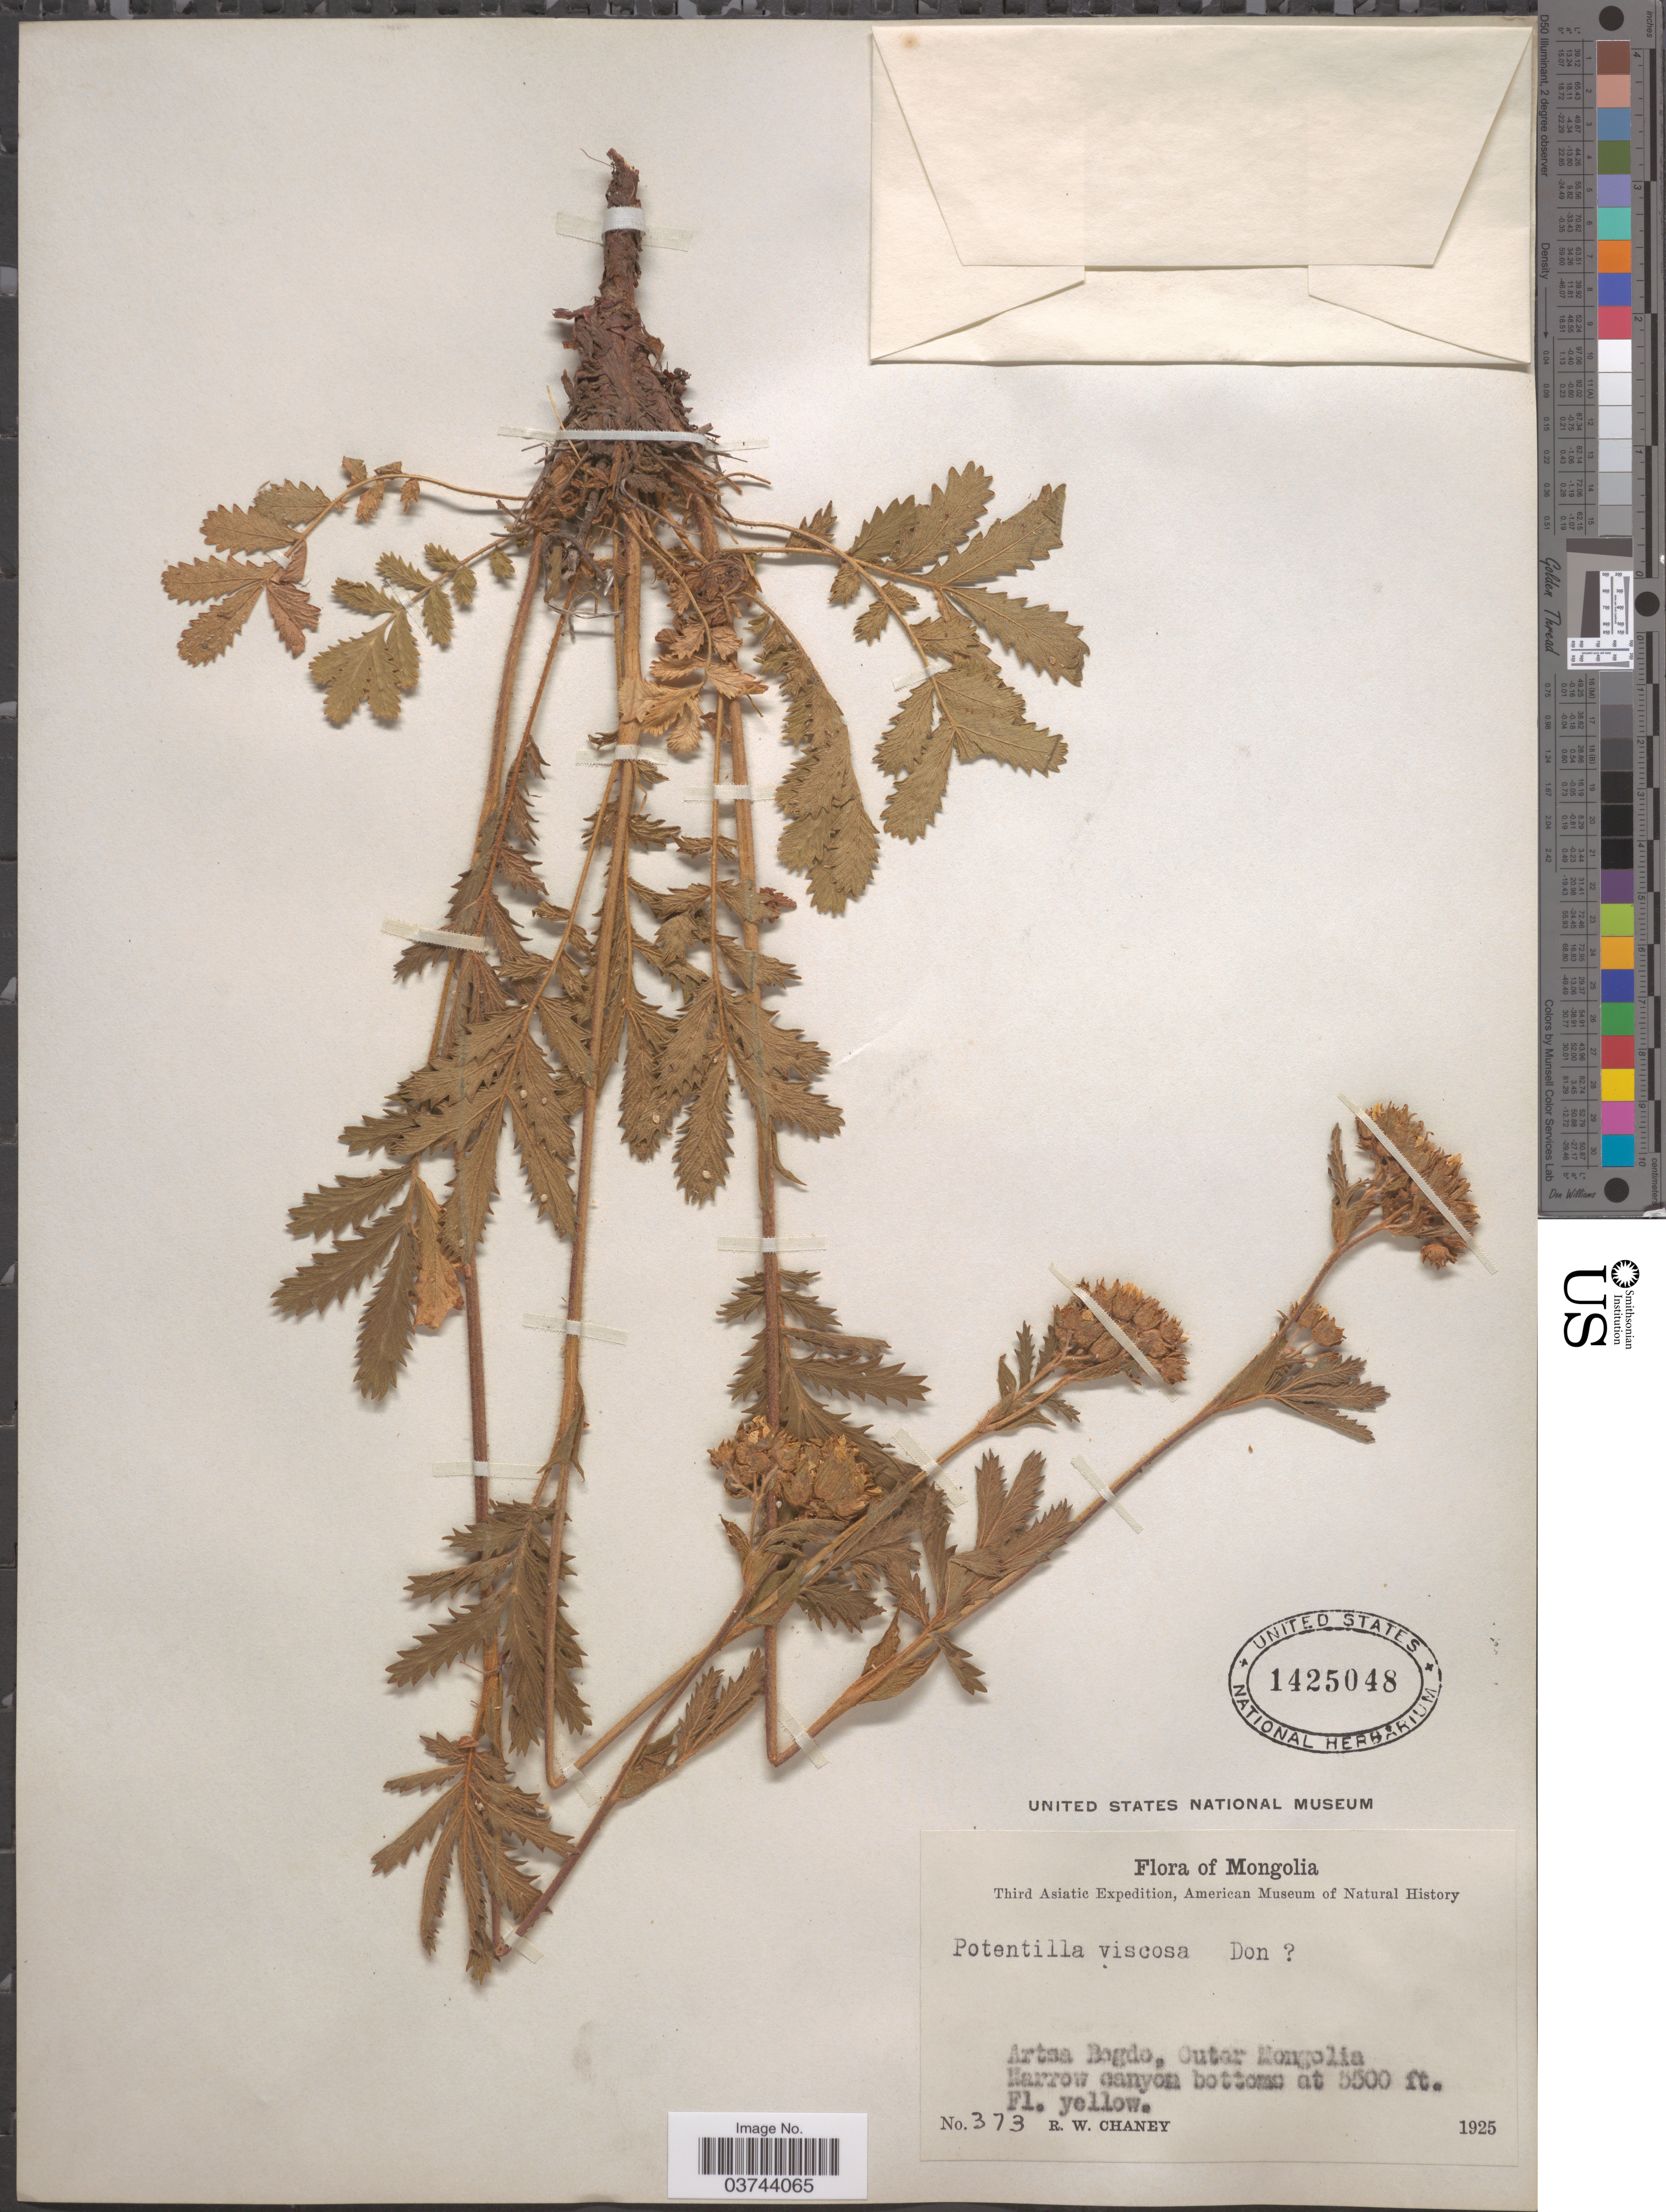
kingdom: Plantae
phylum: Tracheophyta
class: Magnoliopsida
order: Rosales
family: Rosaceae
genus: Potentilla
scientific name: Potentilla viscosa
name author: Donn ex Lehm.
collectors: R. Chaney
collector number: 373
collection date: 1925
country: Mongolia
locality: Artsa Bagdo, Outer Mongolia. Narrow canyon bottoms.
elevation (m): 1676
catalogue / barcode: US 1425048